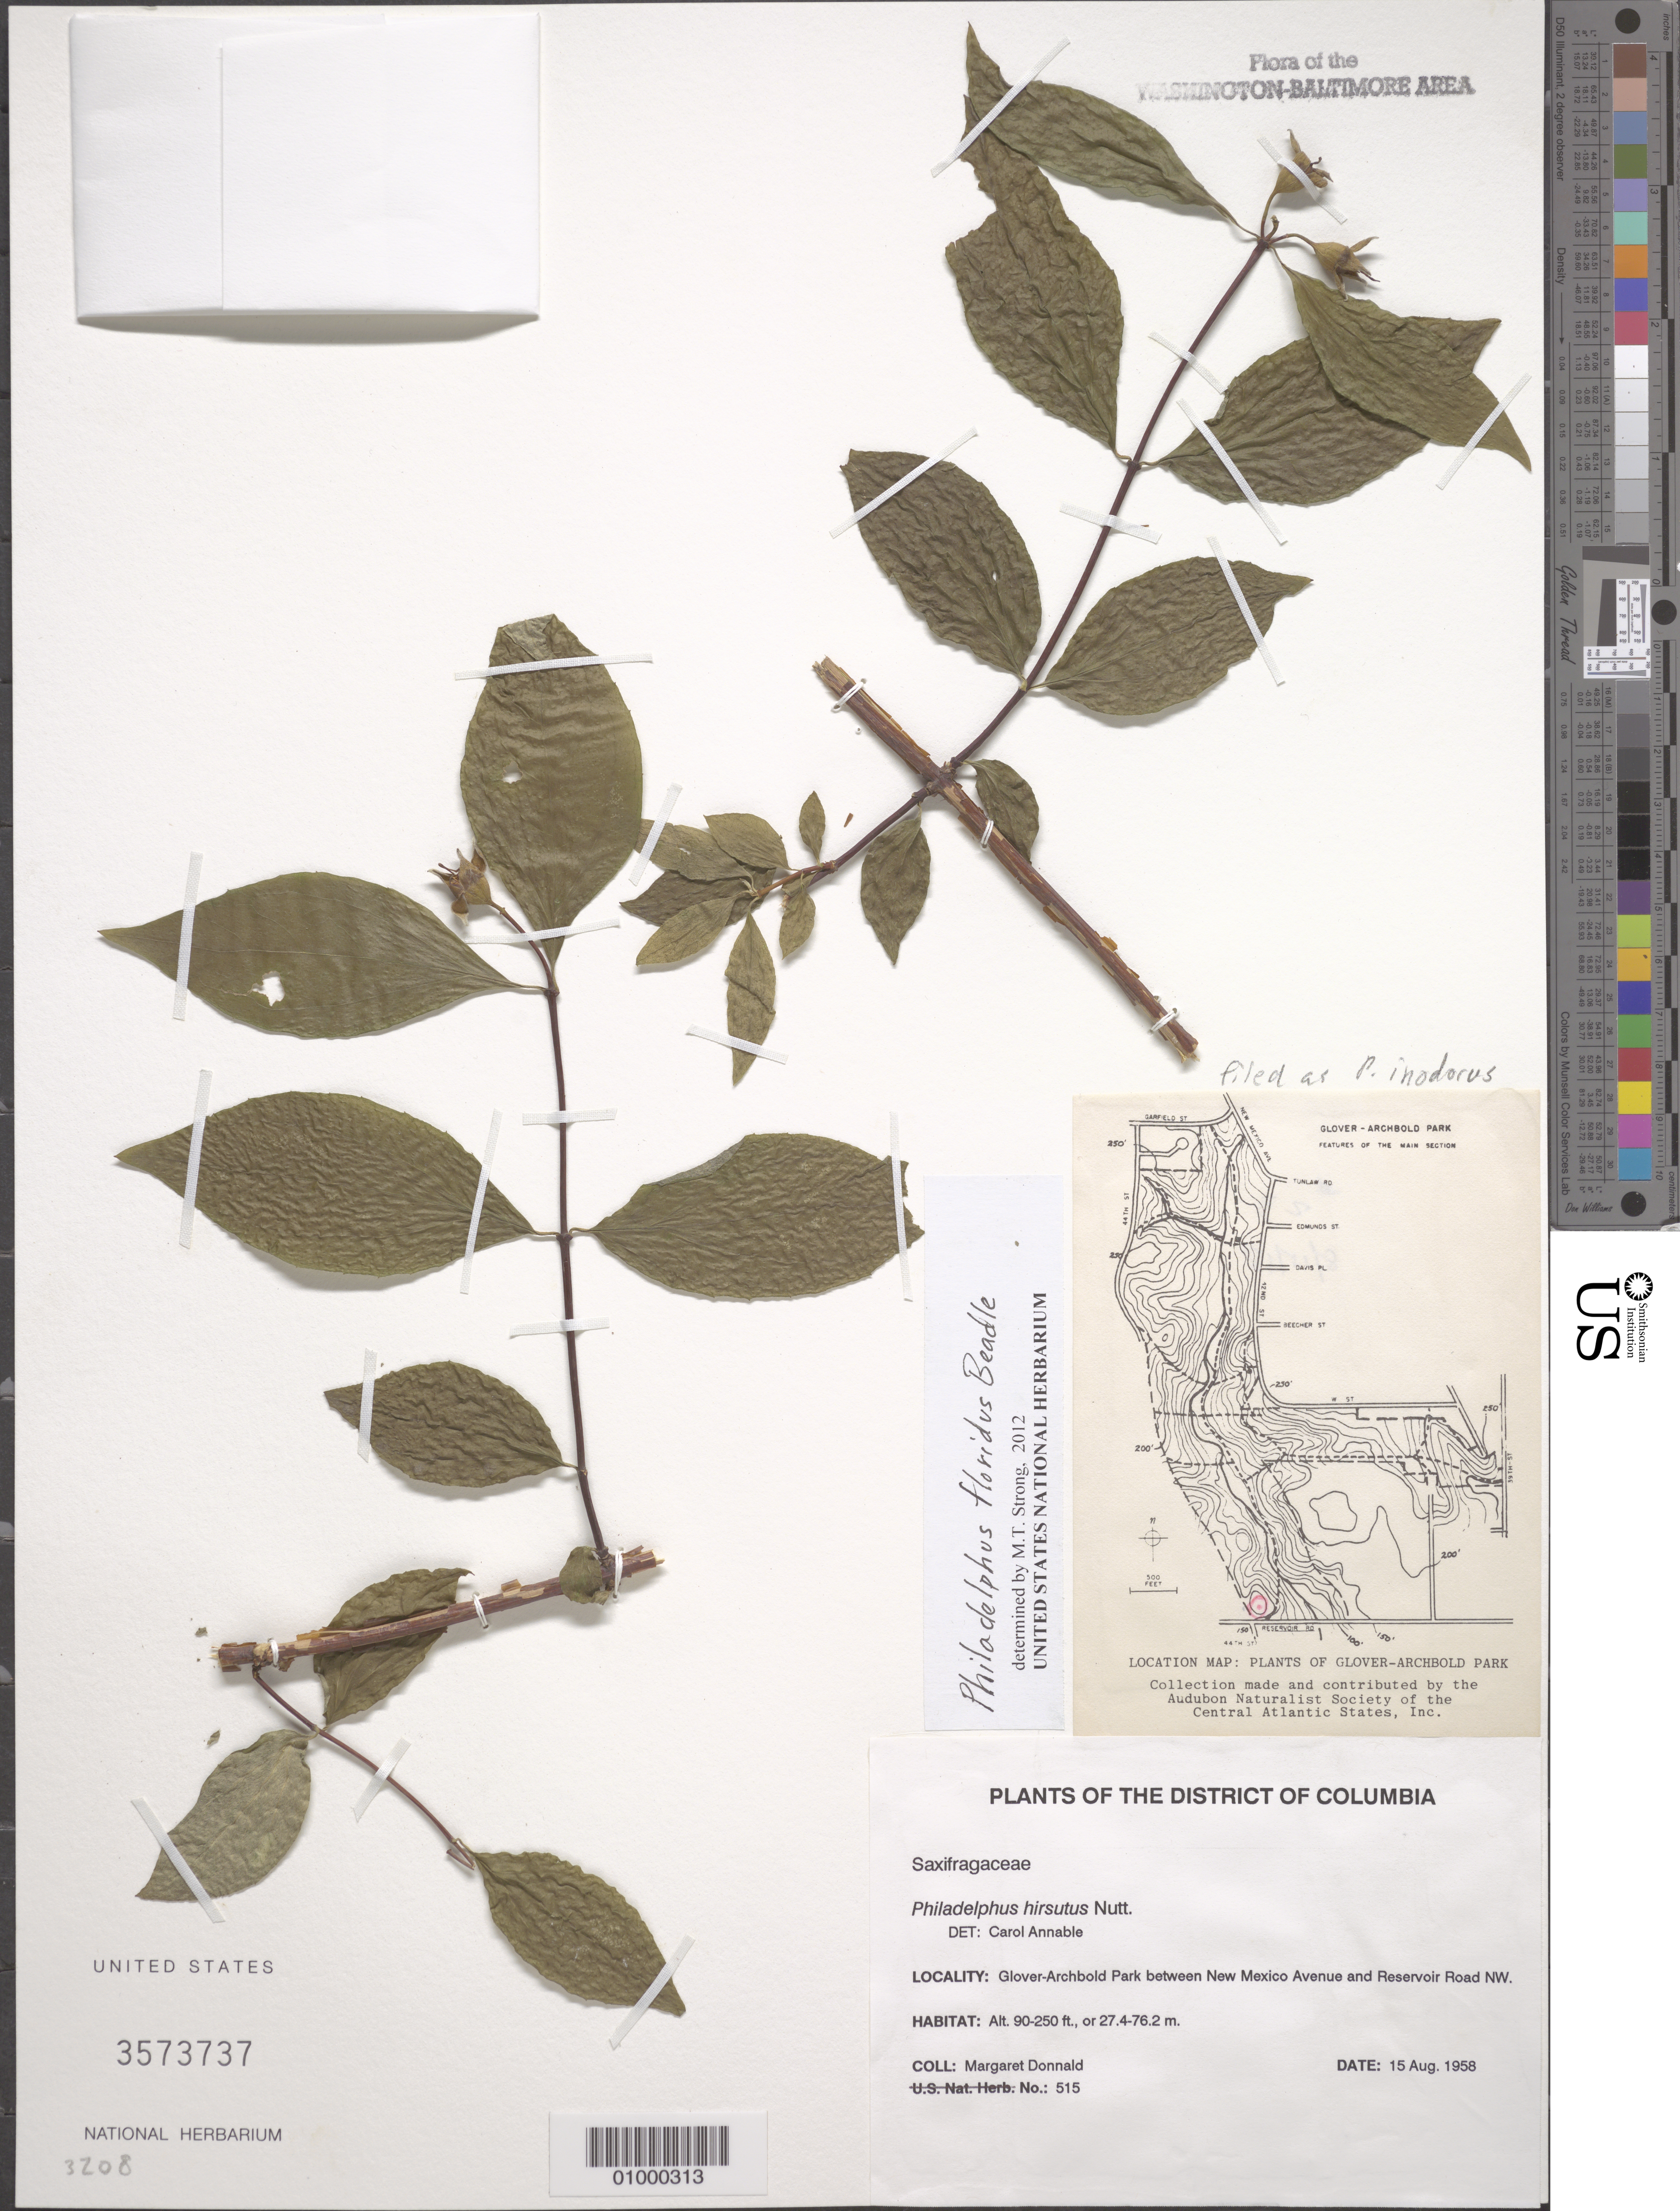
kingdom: Plantae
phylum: Tracheophyta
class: Magnoliopsida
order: Cornales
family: Hydrangeaceae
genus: Philadelphus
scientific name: Philadelphus inodorus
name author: L.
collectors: M. Donnald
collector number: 515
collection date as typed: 15 Aug 1958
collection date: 1958-08-15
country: United States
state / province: District of Columbia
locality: Glover-Archbold Park between New Mexico Avenue and Reservoir Road NW.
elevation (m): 27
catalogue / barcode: US 3573737